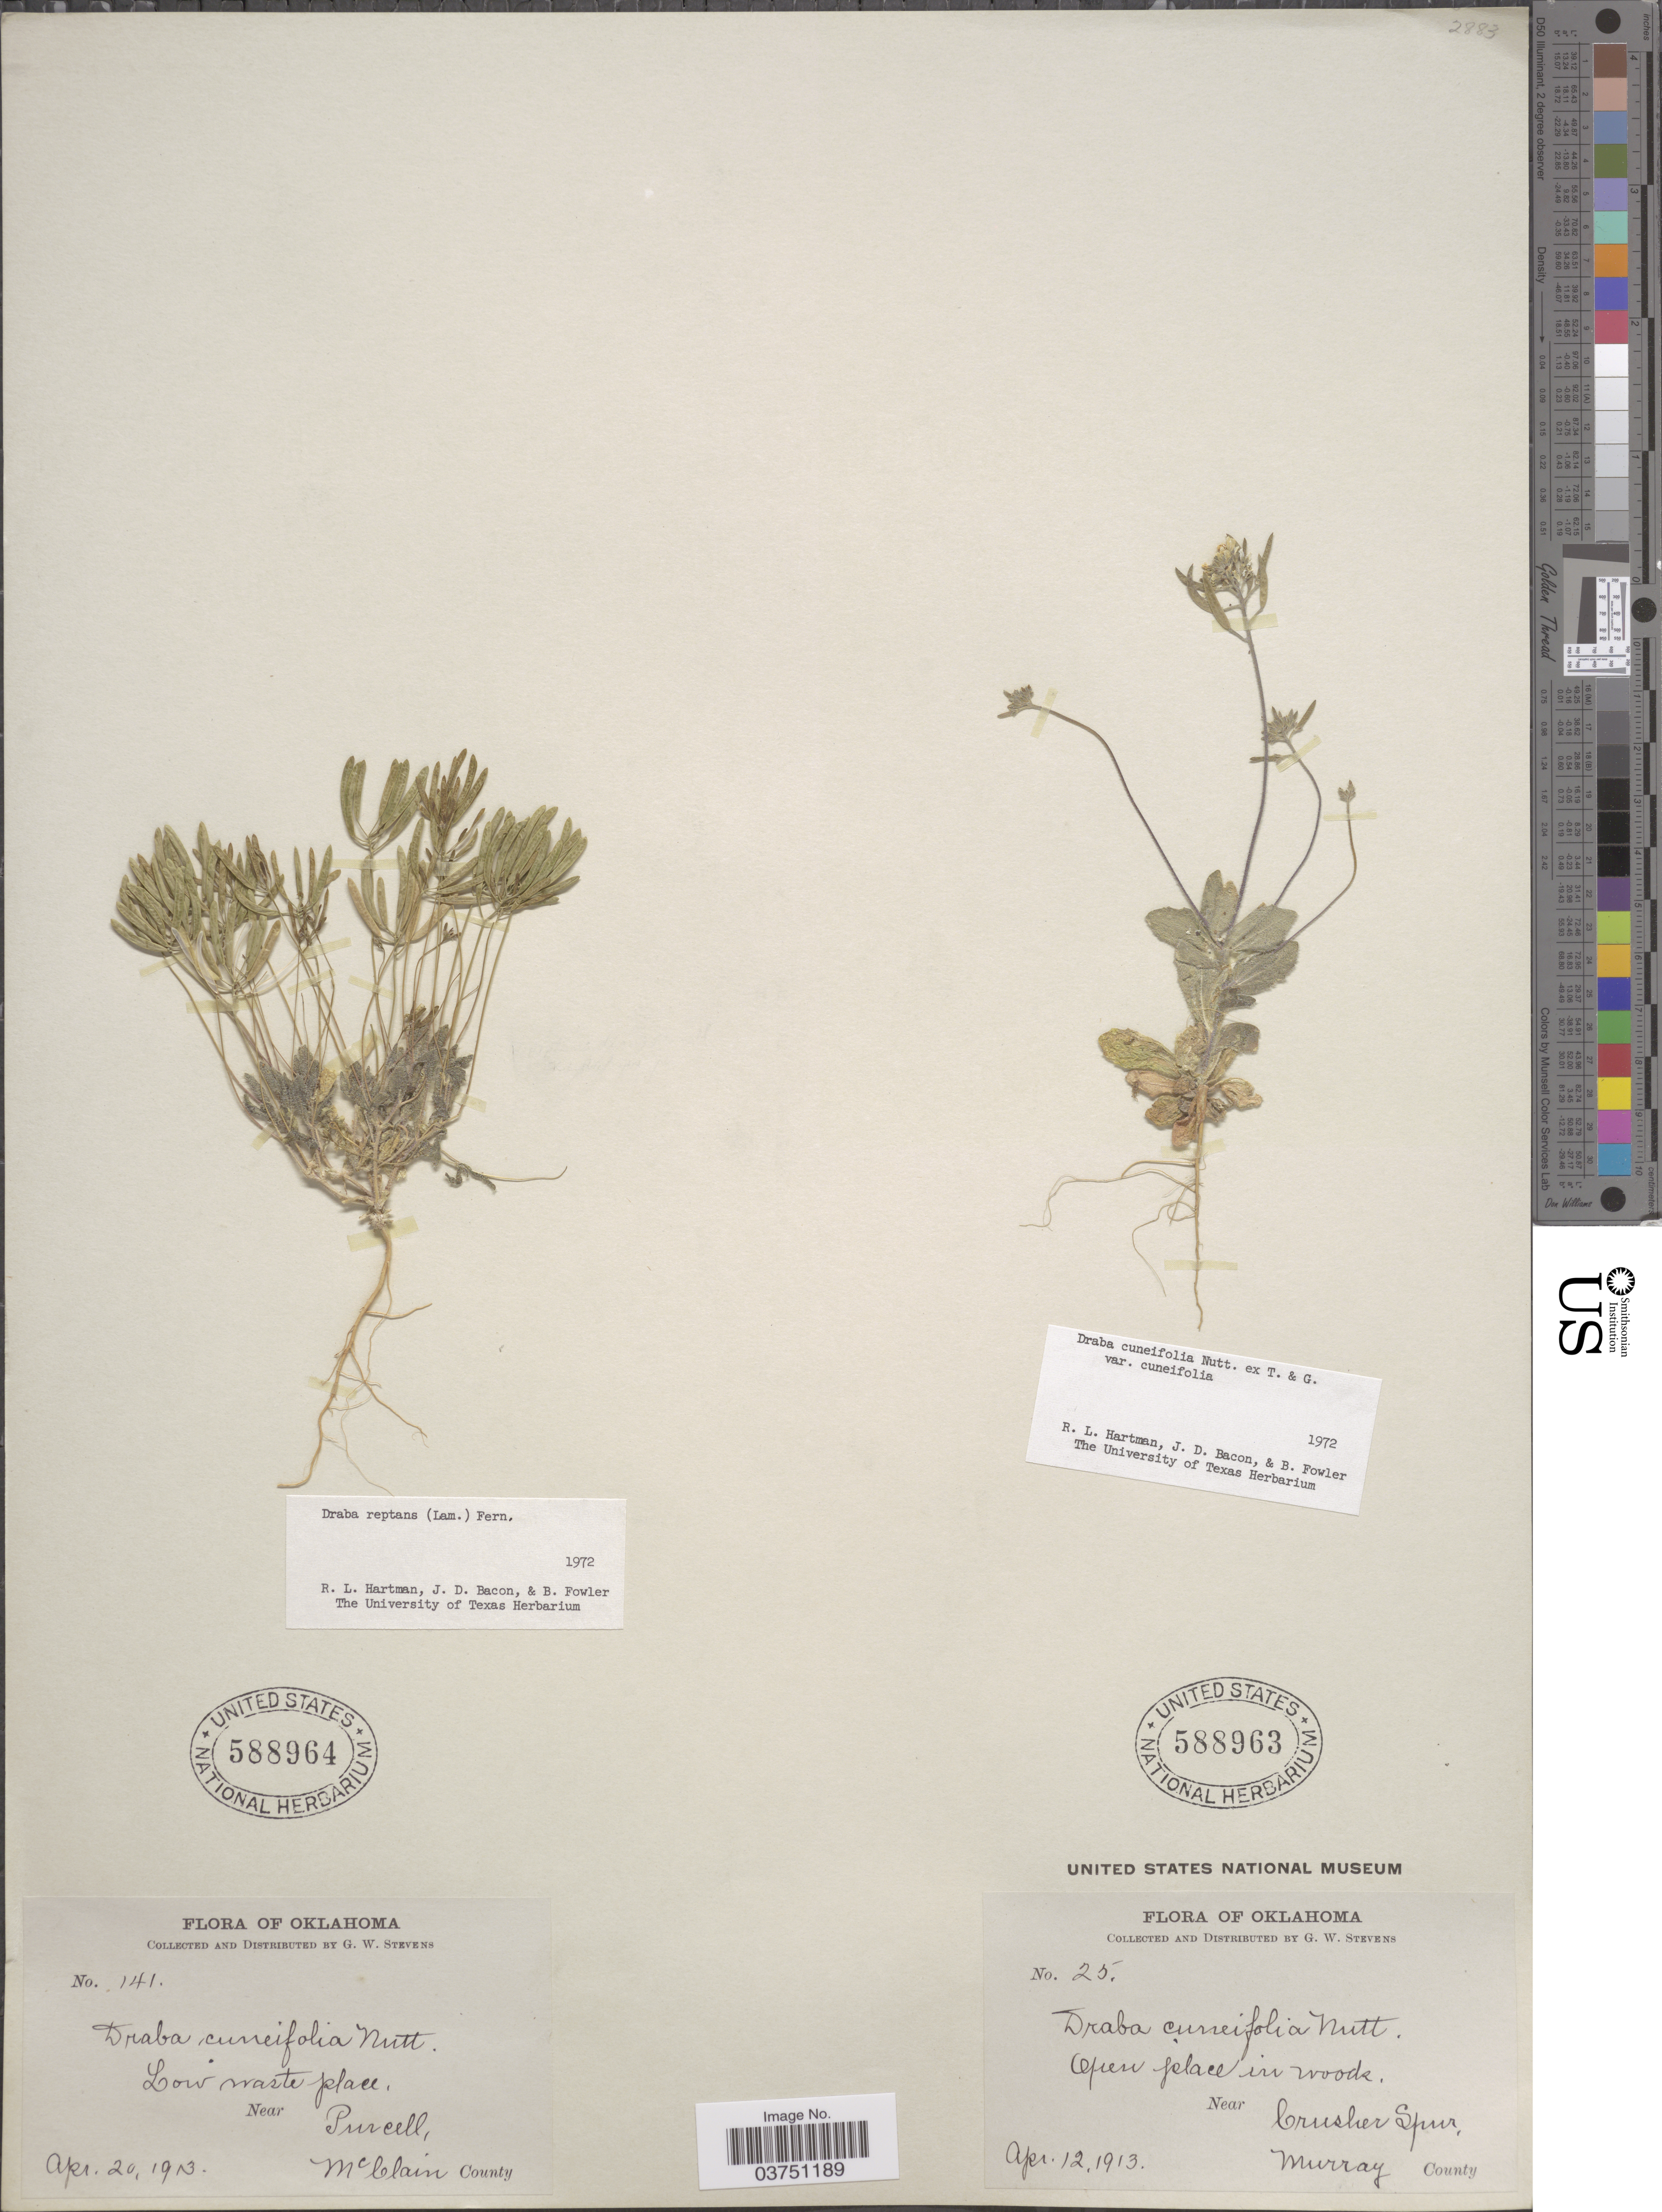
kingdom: Plantae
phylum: Tracheophyta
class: Magnoliopsida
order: Brassicales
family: Brassicaceae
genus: Draba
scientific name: Draba cuneifolia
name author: Nutt.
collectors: G. W. Stevens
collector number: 141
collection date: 1913-04-20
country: United States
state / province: Oklahoma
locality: Near Purcell, McClain County.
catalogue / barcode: US 588964